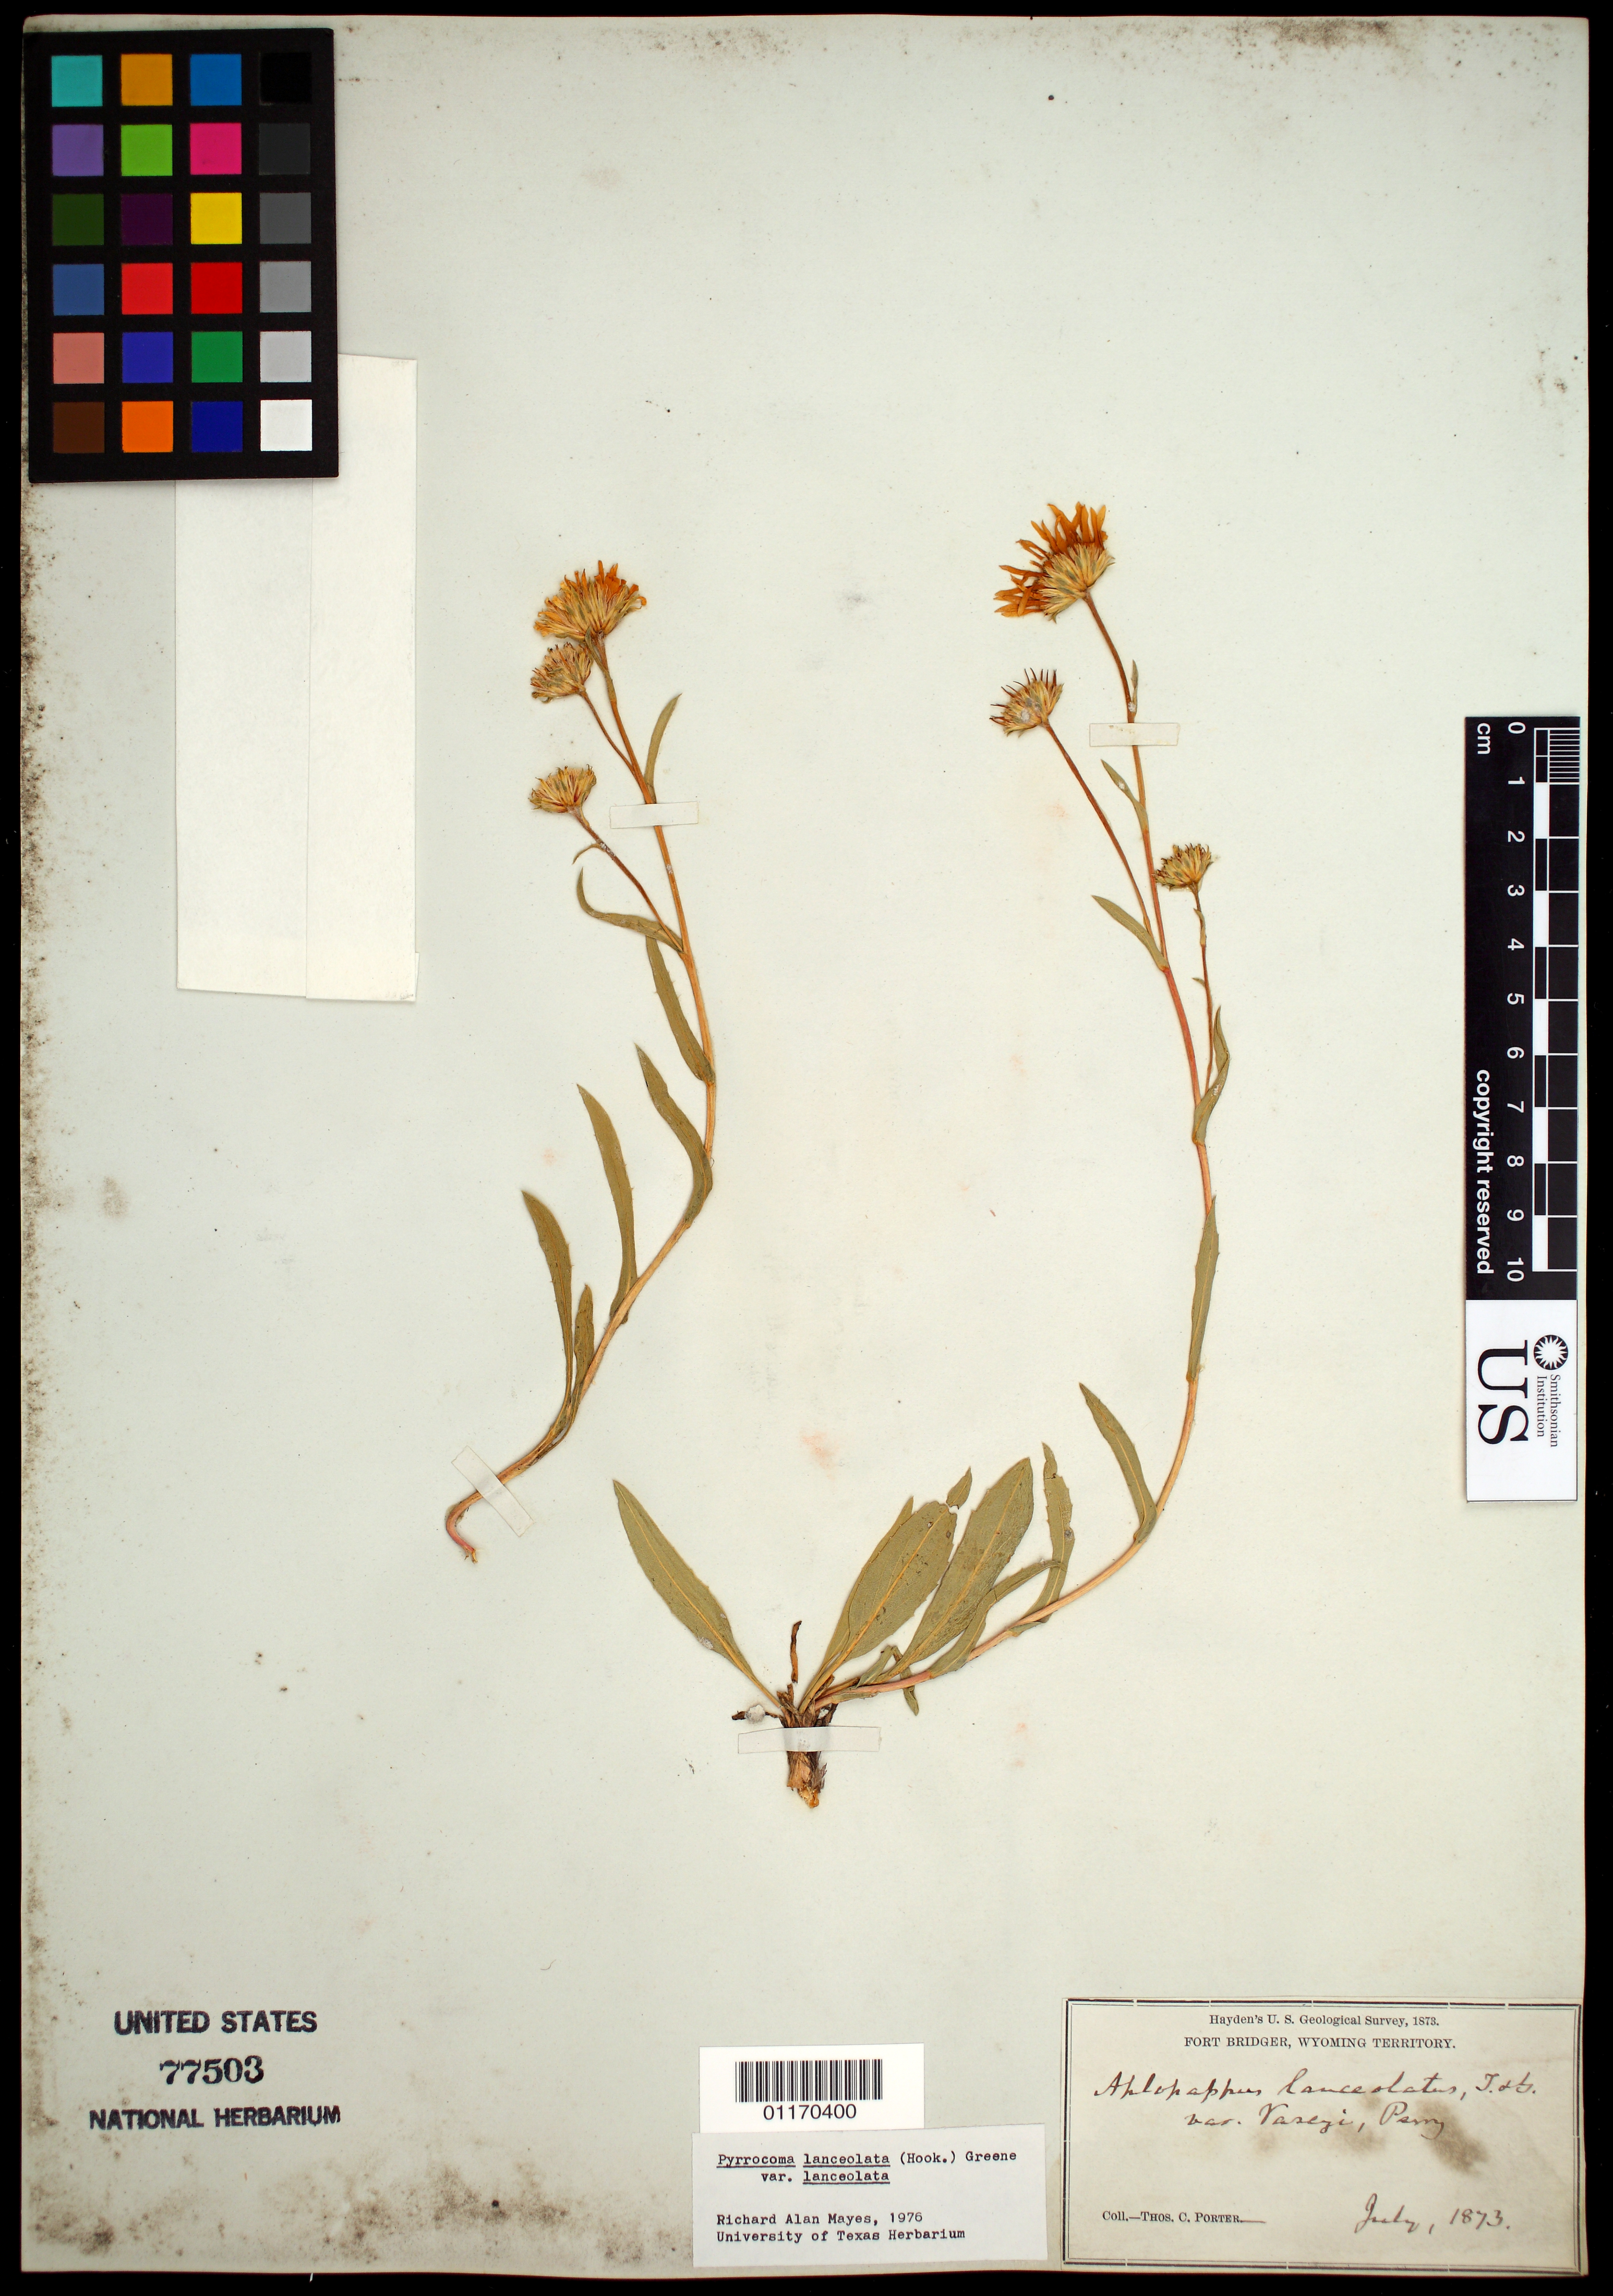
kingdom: Plantae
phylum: Tracheophyta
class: Magnoliopsida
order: Asterales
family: Asteraceae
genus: Pyrrocoma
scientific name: Pyrrocoma lanceolata var. lanceolata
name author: (Hook.) Greene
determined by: Mayes, R. A.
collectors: T. C. Porter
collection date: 1873-07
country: United States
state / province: Wyoming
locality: Fort Bridger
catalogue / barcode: US 77503